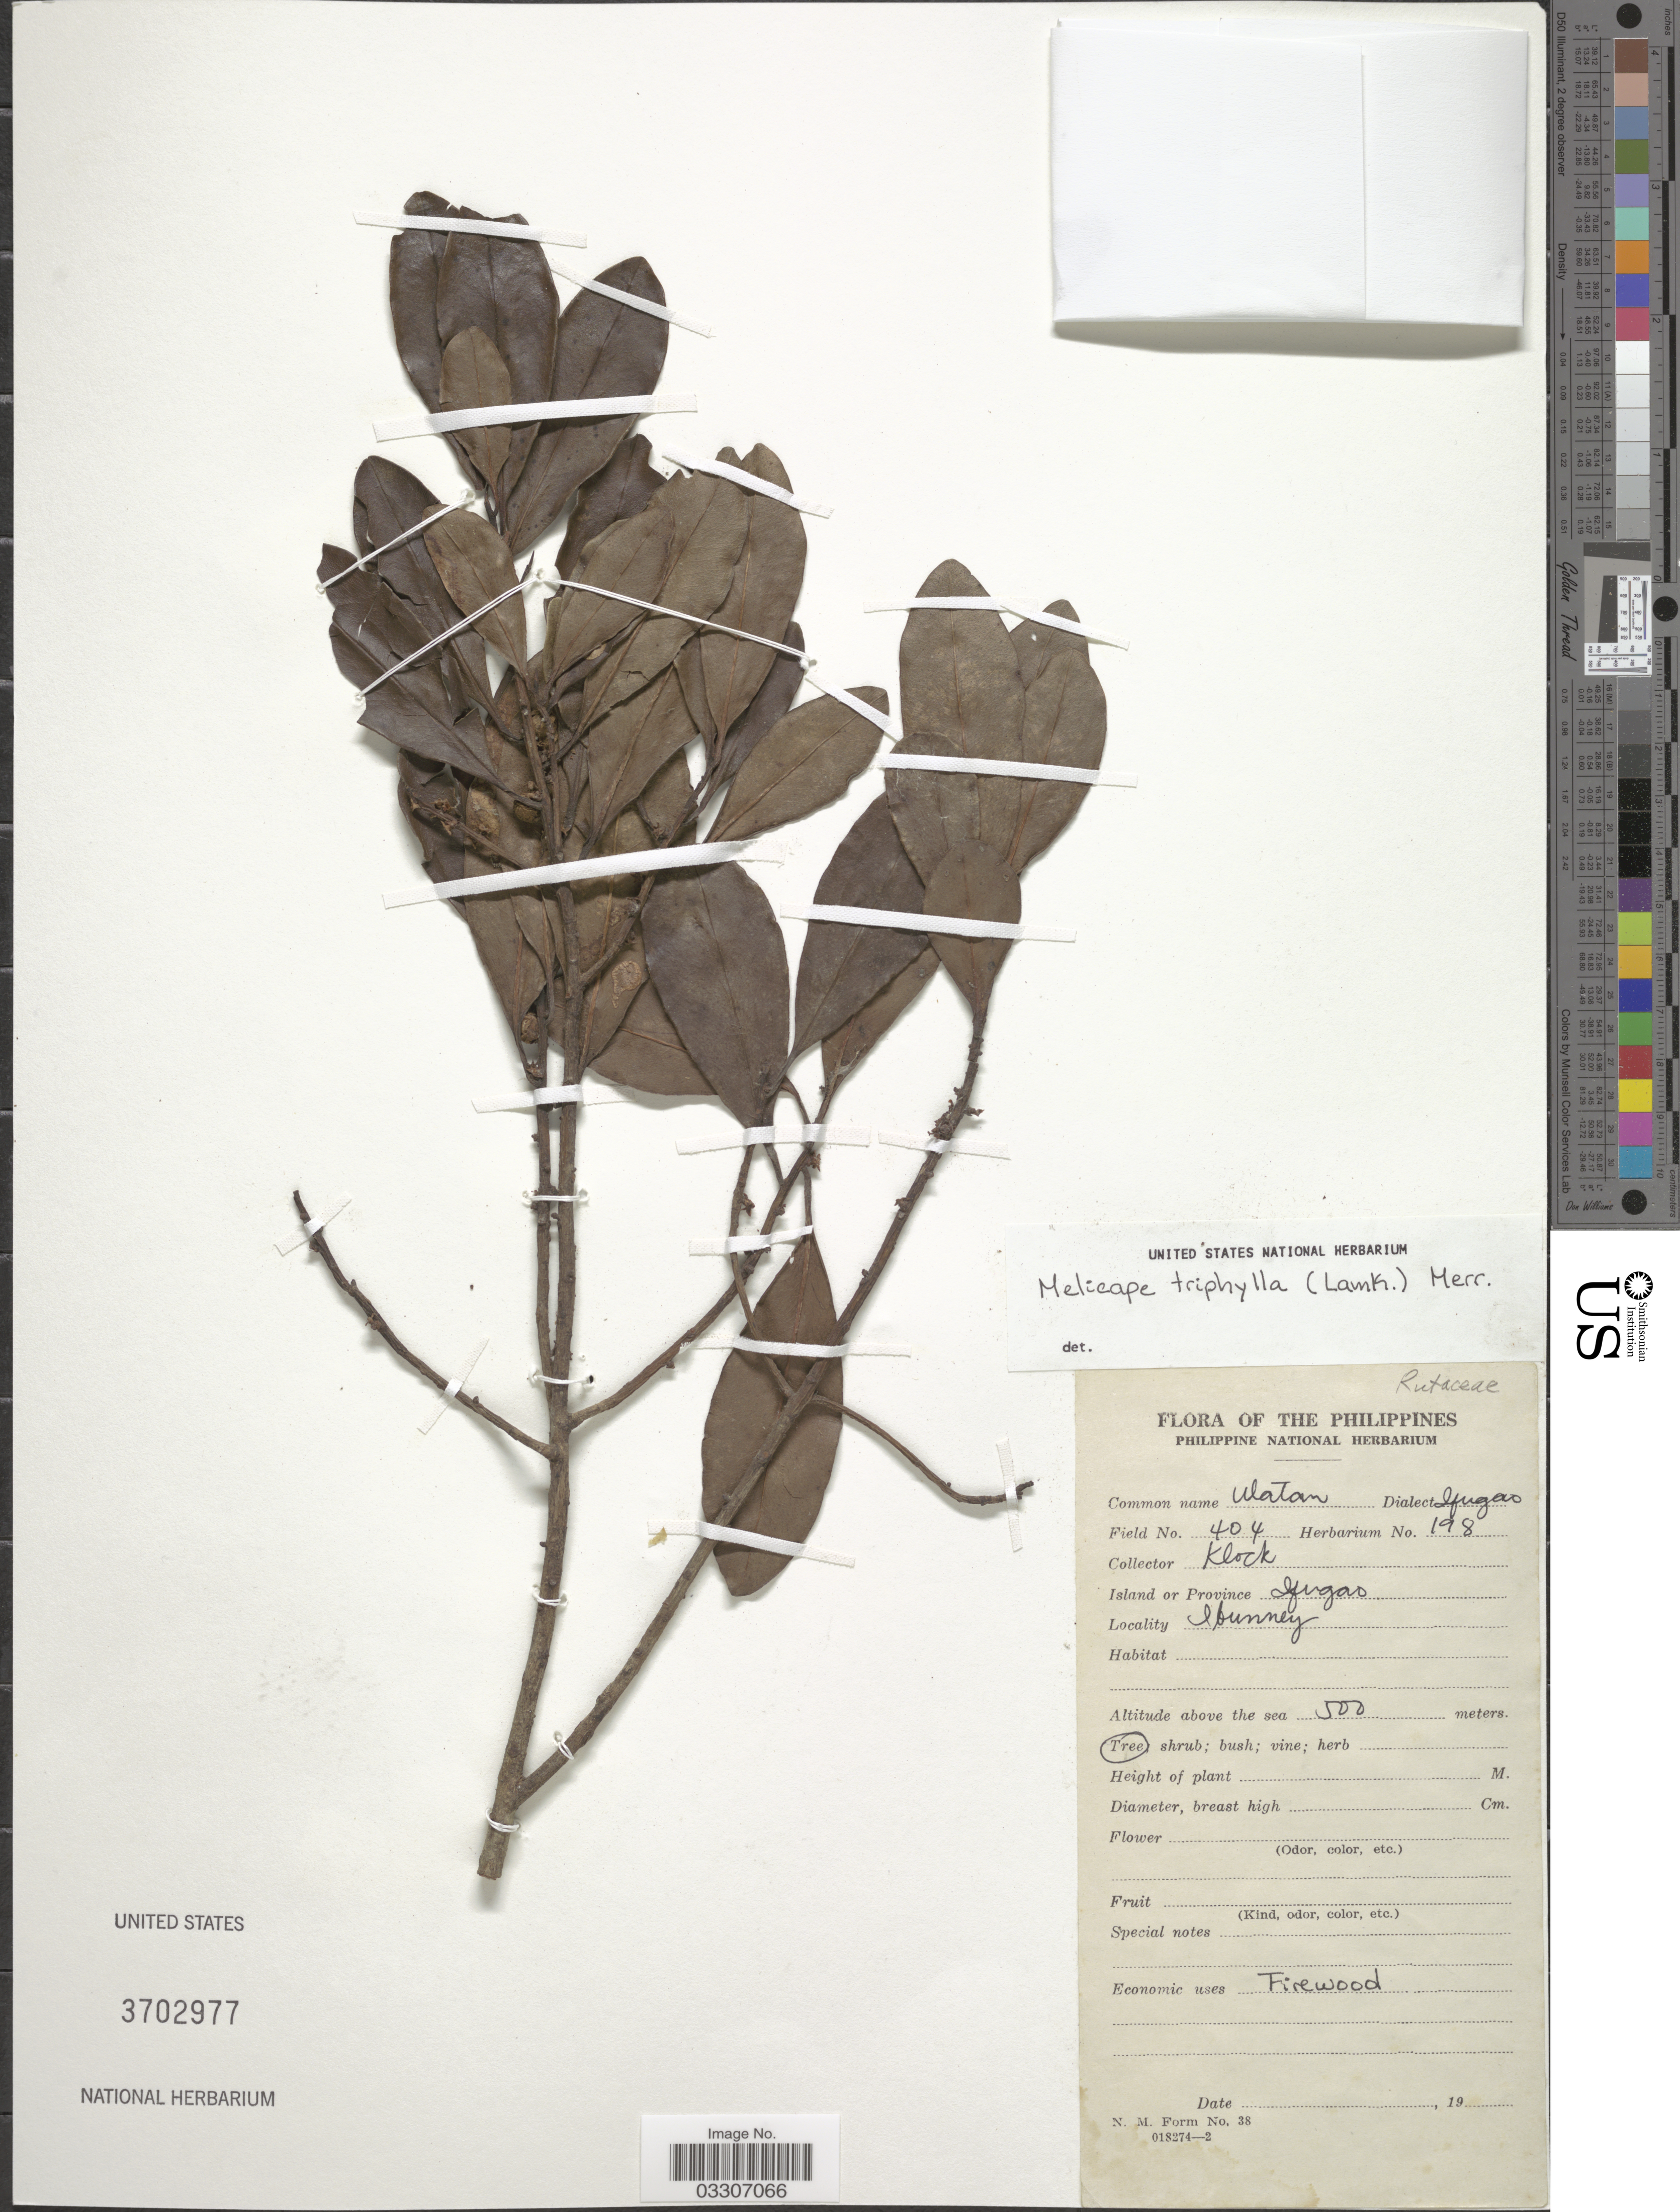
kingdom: Plantae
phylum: Tracheophyta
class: Magnoliopsida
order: Sapindales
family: Rutaceae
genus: Melicope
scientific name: Melicope triphylla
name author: (Lam.) Merr.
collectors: Klock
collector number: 404/198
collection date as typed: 19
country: Philippines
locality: Island or Province Ifugao. Ibunney.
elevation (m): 500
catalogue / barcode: US 3702977